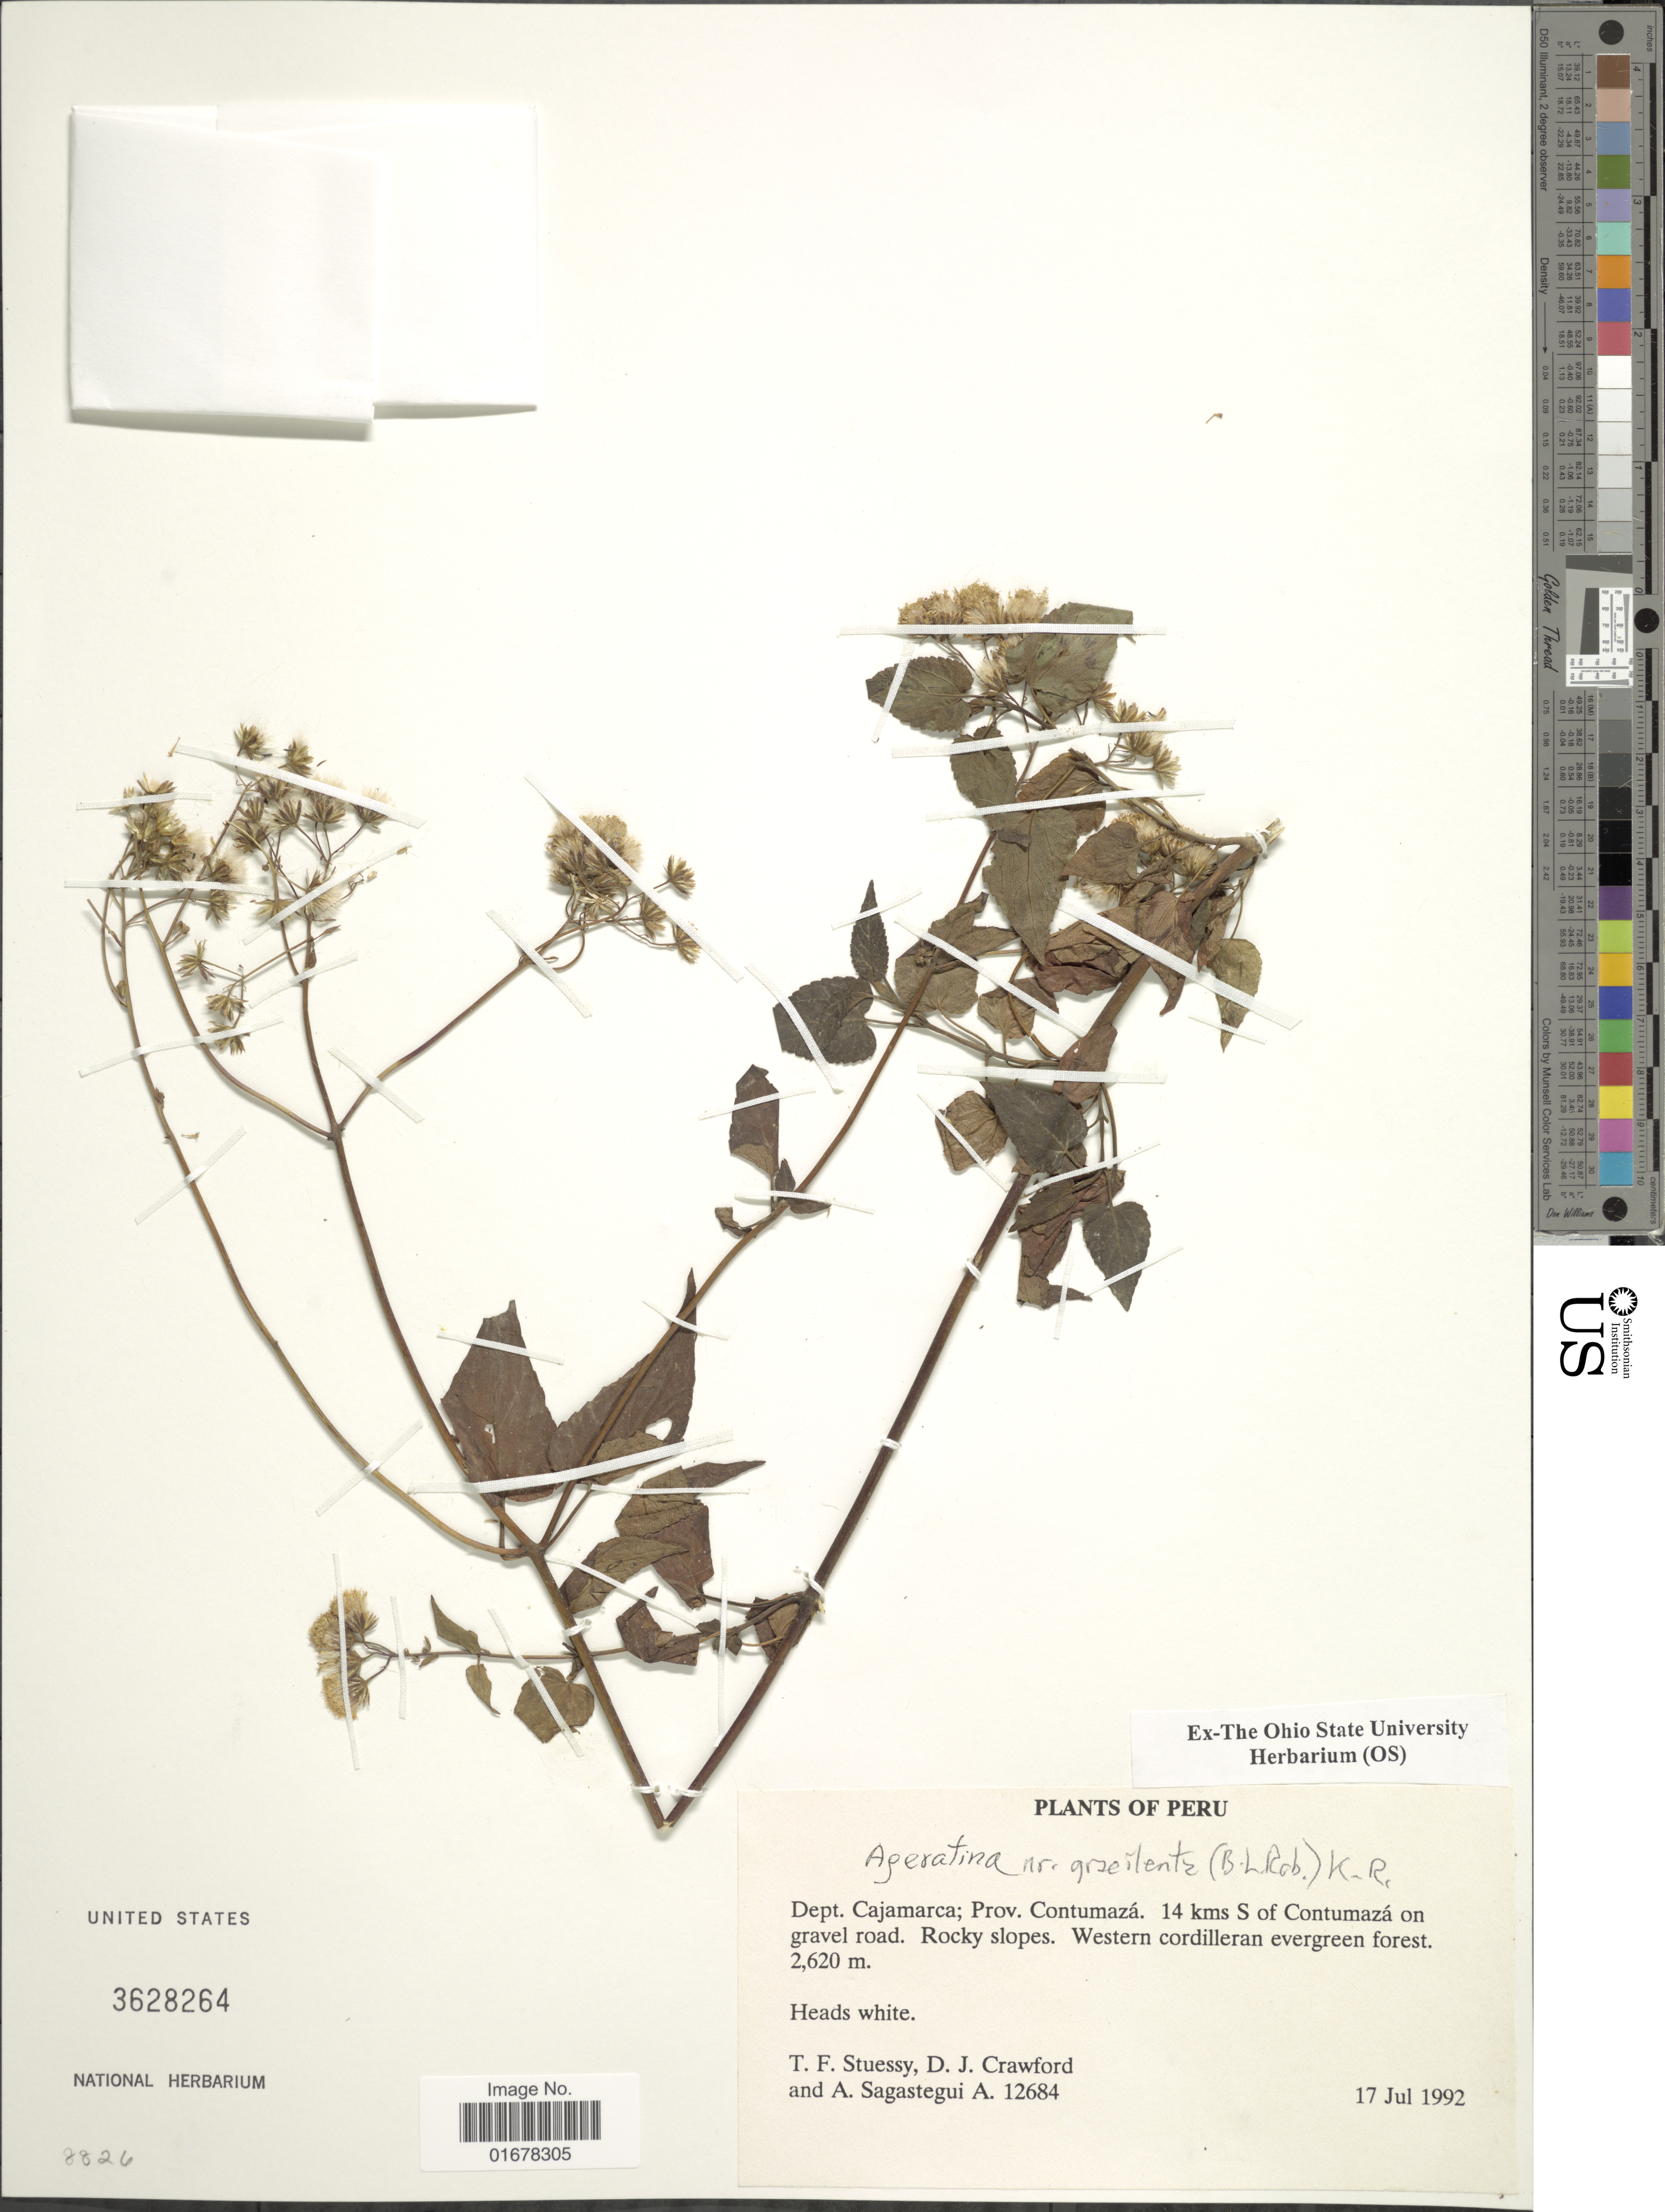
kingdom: Plantae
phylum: Tracheophyta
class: Magnoliopsida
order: Asterales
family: Asteraceae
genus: Ageratina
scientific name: Ageratina gracilenta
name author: (B.L. Rob.) R.M. King & H. Rob.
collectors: T. Stuessy, D. Crawford & A. Sagástegui A.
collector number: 12684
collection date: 1992-07-17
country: Peru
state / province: Cajamarca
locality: Dept. Cajamarca: Prov. Contumaza, 14 kms S of Contumaza on gravel road, Western cordilleran evergreen forest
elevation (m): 2620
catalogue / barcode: US 3628264